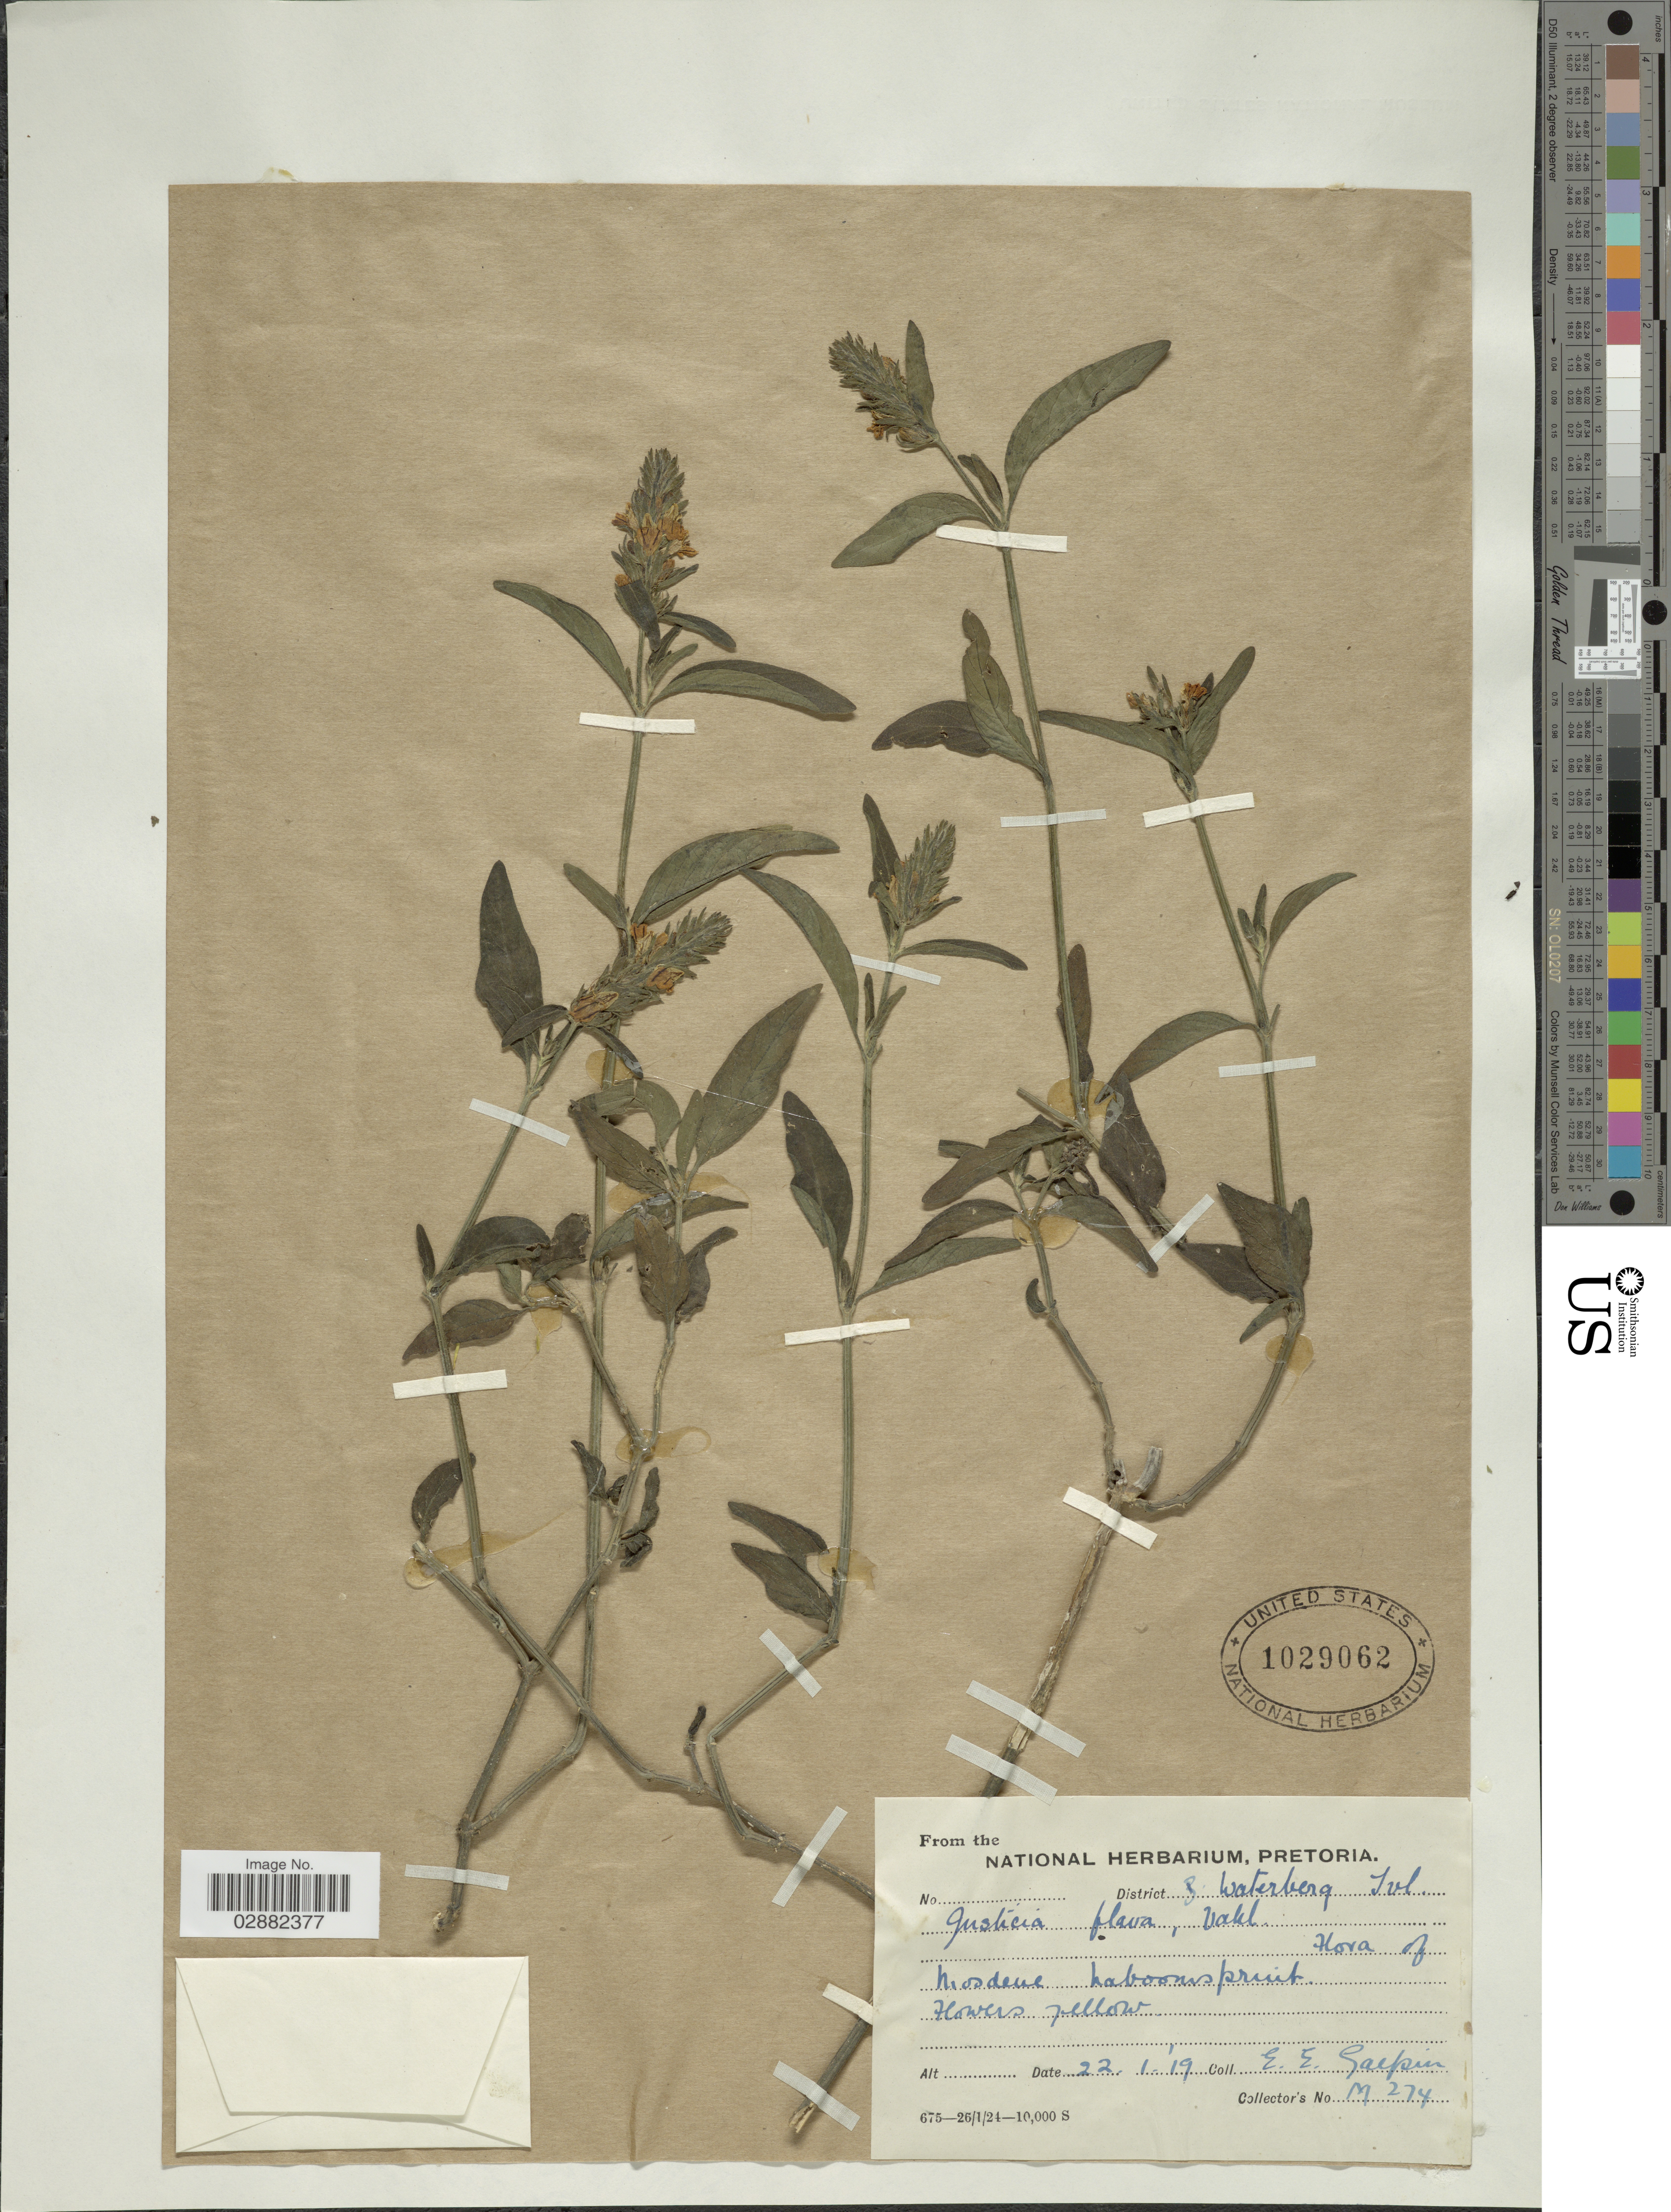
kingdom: Plantae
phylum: Tracheophyta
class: Magnoliopsida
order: Lamiales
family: Acanthaceae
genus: Justicia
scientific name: Justicia flava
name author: (Forssk.) Vahl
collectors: E. Galpin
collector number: M274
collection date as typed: Transcribed d/m/y: 22/1/19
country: South Africa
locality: District B. Waterberg Tvl.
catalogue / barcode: US 1029062